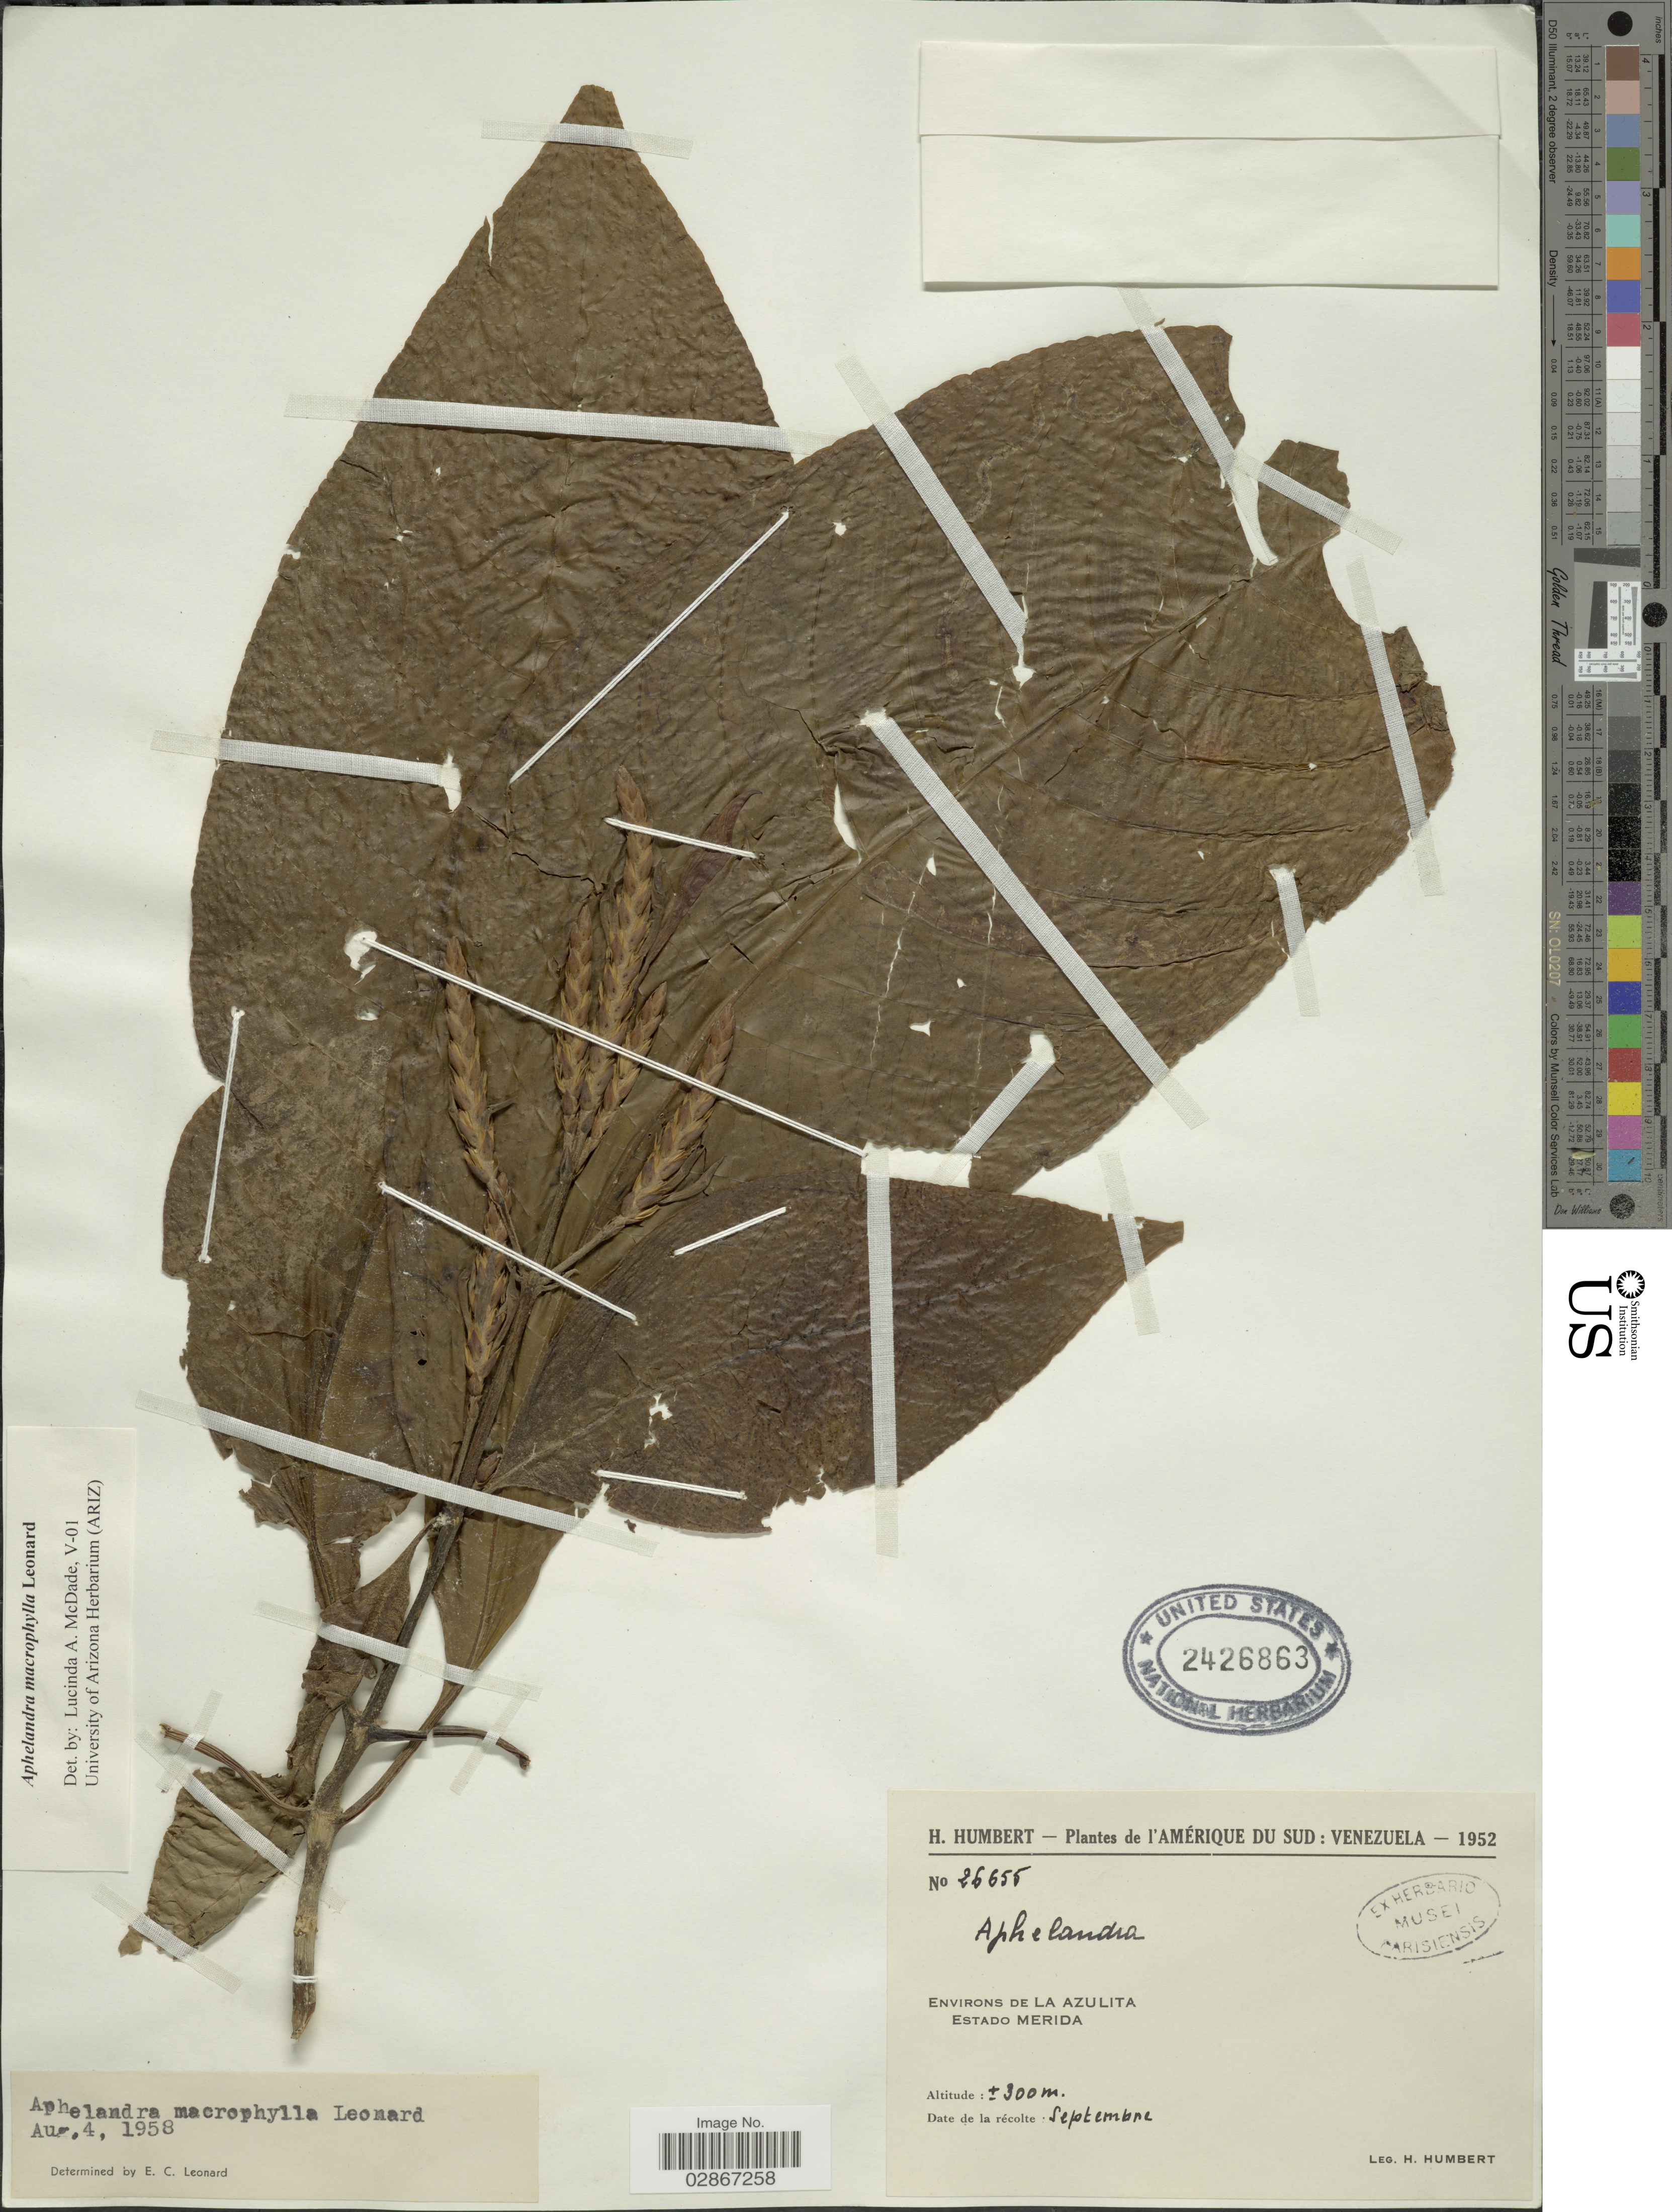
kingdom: Plantae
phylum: Tracheophyta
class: Magnoliopsida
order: Lamiales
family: Acanthaceae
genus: Aphelandra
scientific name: Aphelandra macrophylla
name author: Leonard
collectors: H. Humbert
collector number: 26655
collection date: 1952-09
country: Venezuela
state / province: Mérida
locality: Environs de La Azulita.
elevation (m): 300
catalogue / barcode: US 2426863